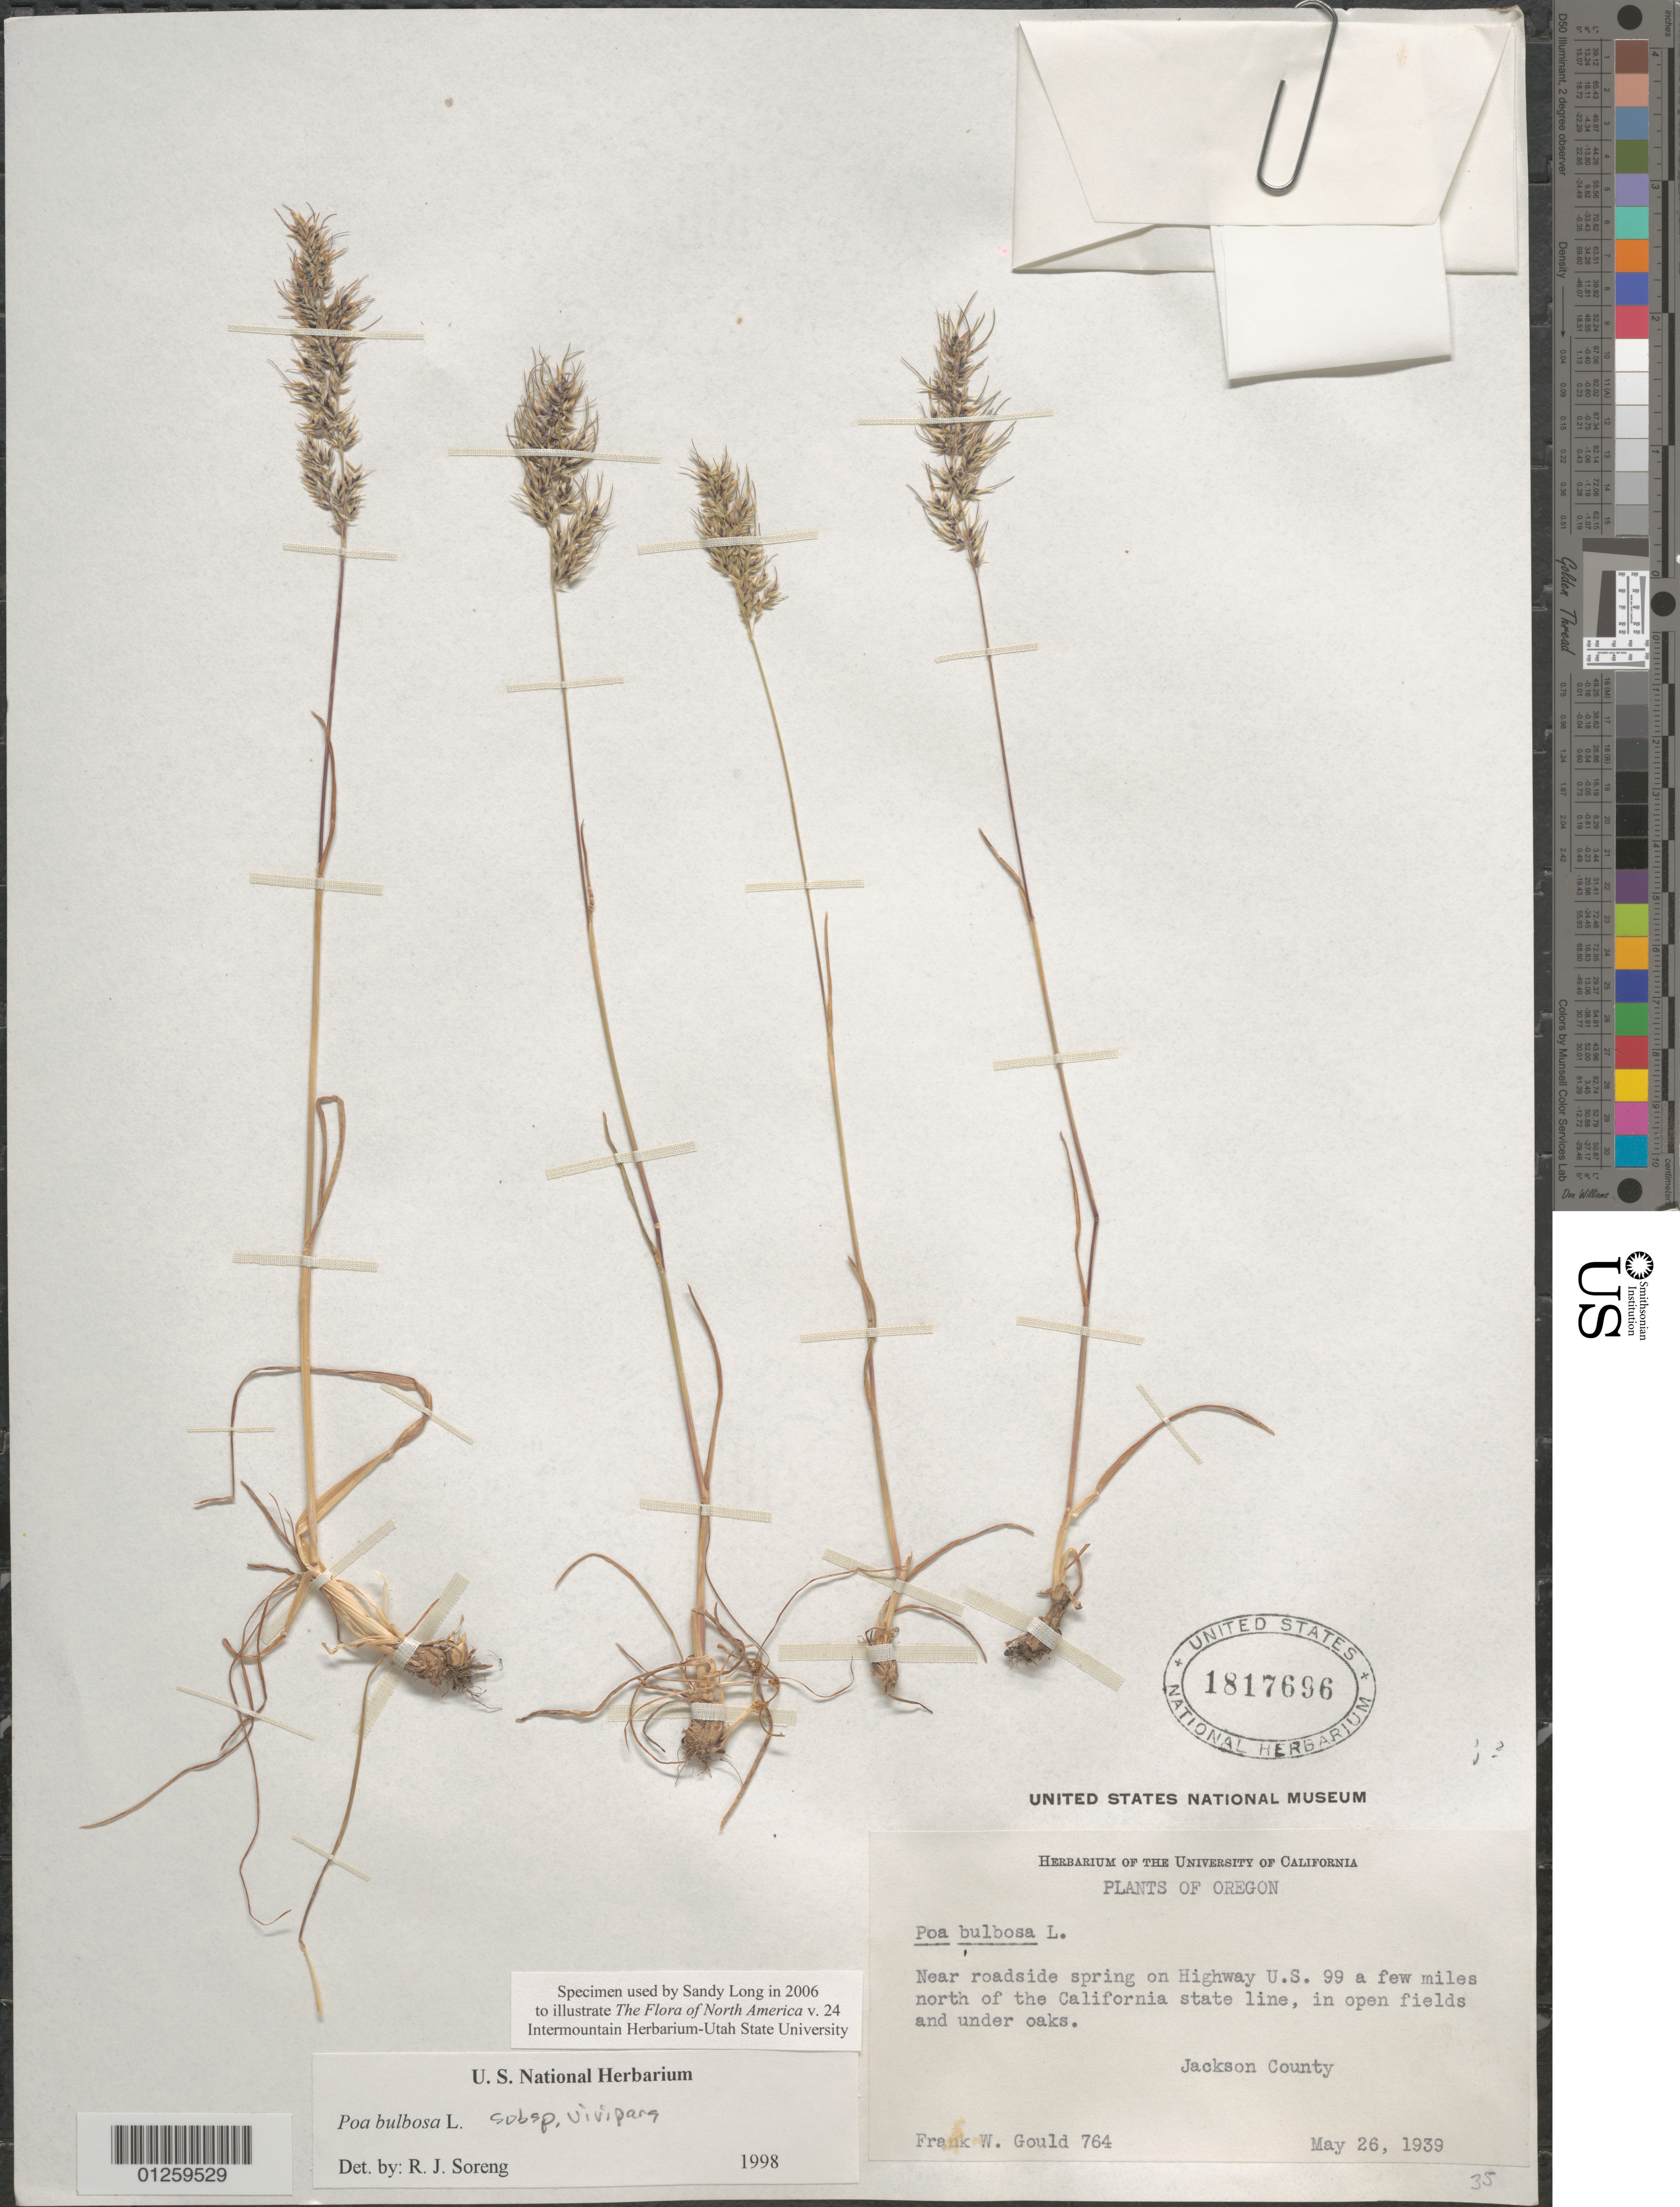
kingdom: Plantae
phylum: Tracheophyta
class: Liliopsida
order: Poales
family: Poaceae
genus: Poa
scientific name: Poa iconia var. iconia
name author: Azn.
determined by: Soreng, Robert J., Research Associate (BOT), Smithsonian Institution - National Museum of Natural History (UNITED STATES)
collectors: F. W. Gould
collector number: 764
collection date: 1939-05-26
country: United States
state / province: Oregon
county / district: Jackson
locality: Near roadside spring on Highway U.S. 99 a few miles north of the California state line,in open fields and under oaks.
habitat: in openfields and under oaks.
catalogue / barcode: US 1817696